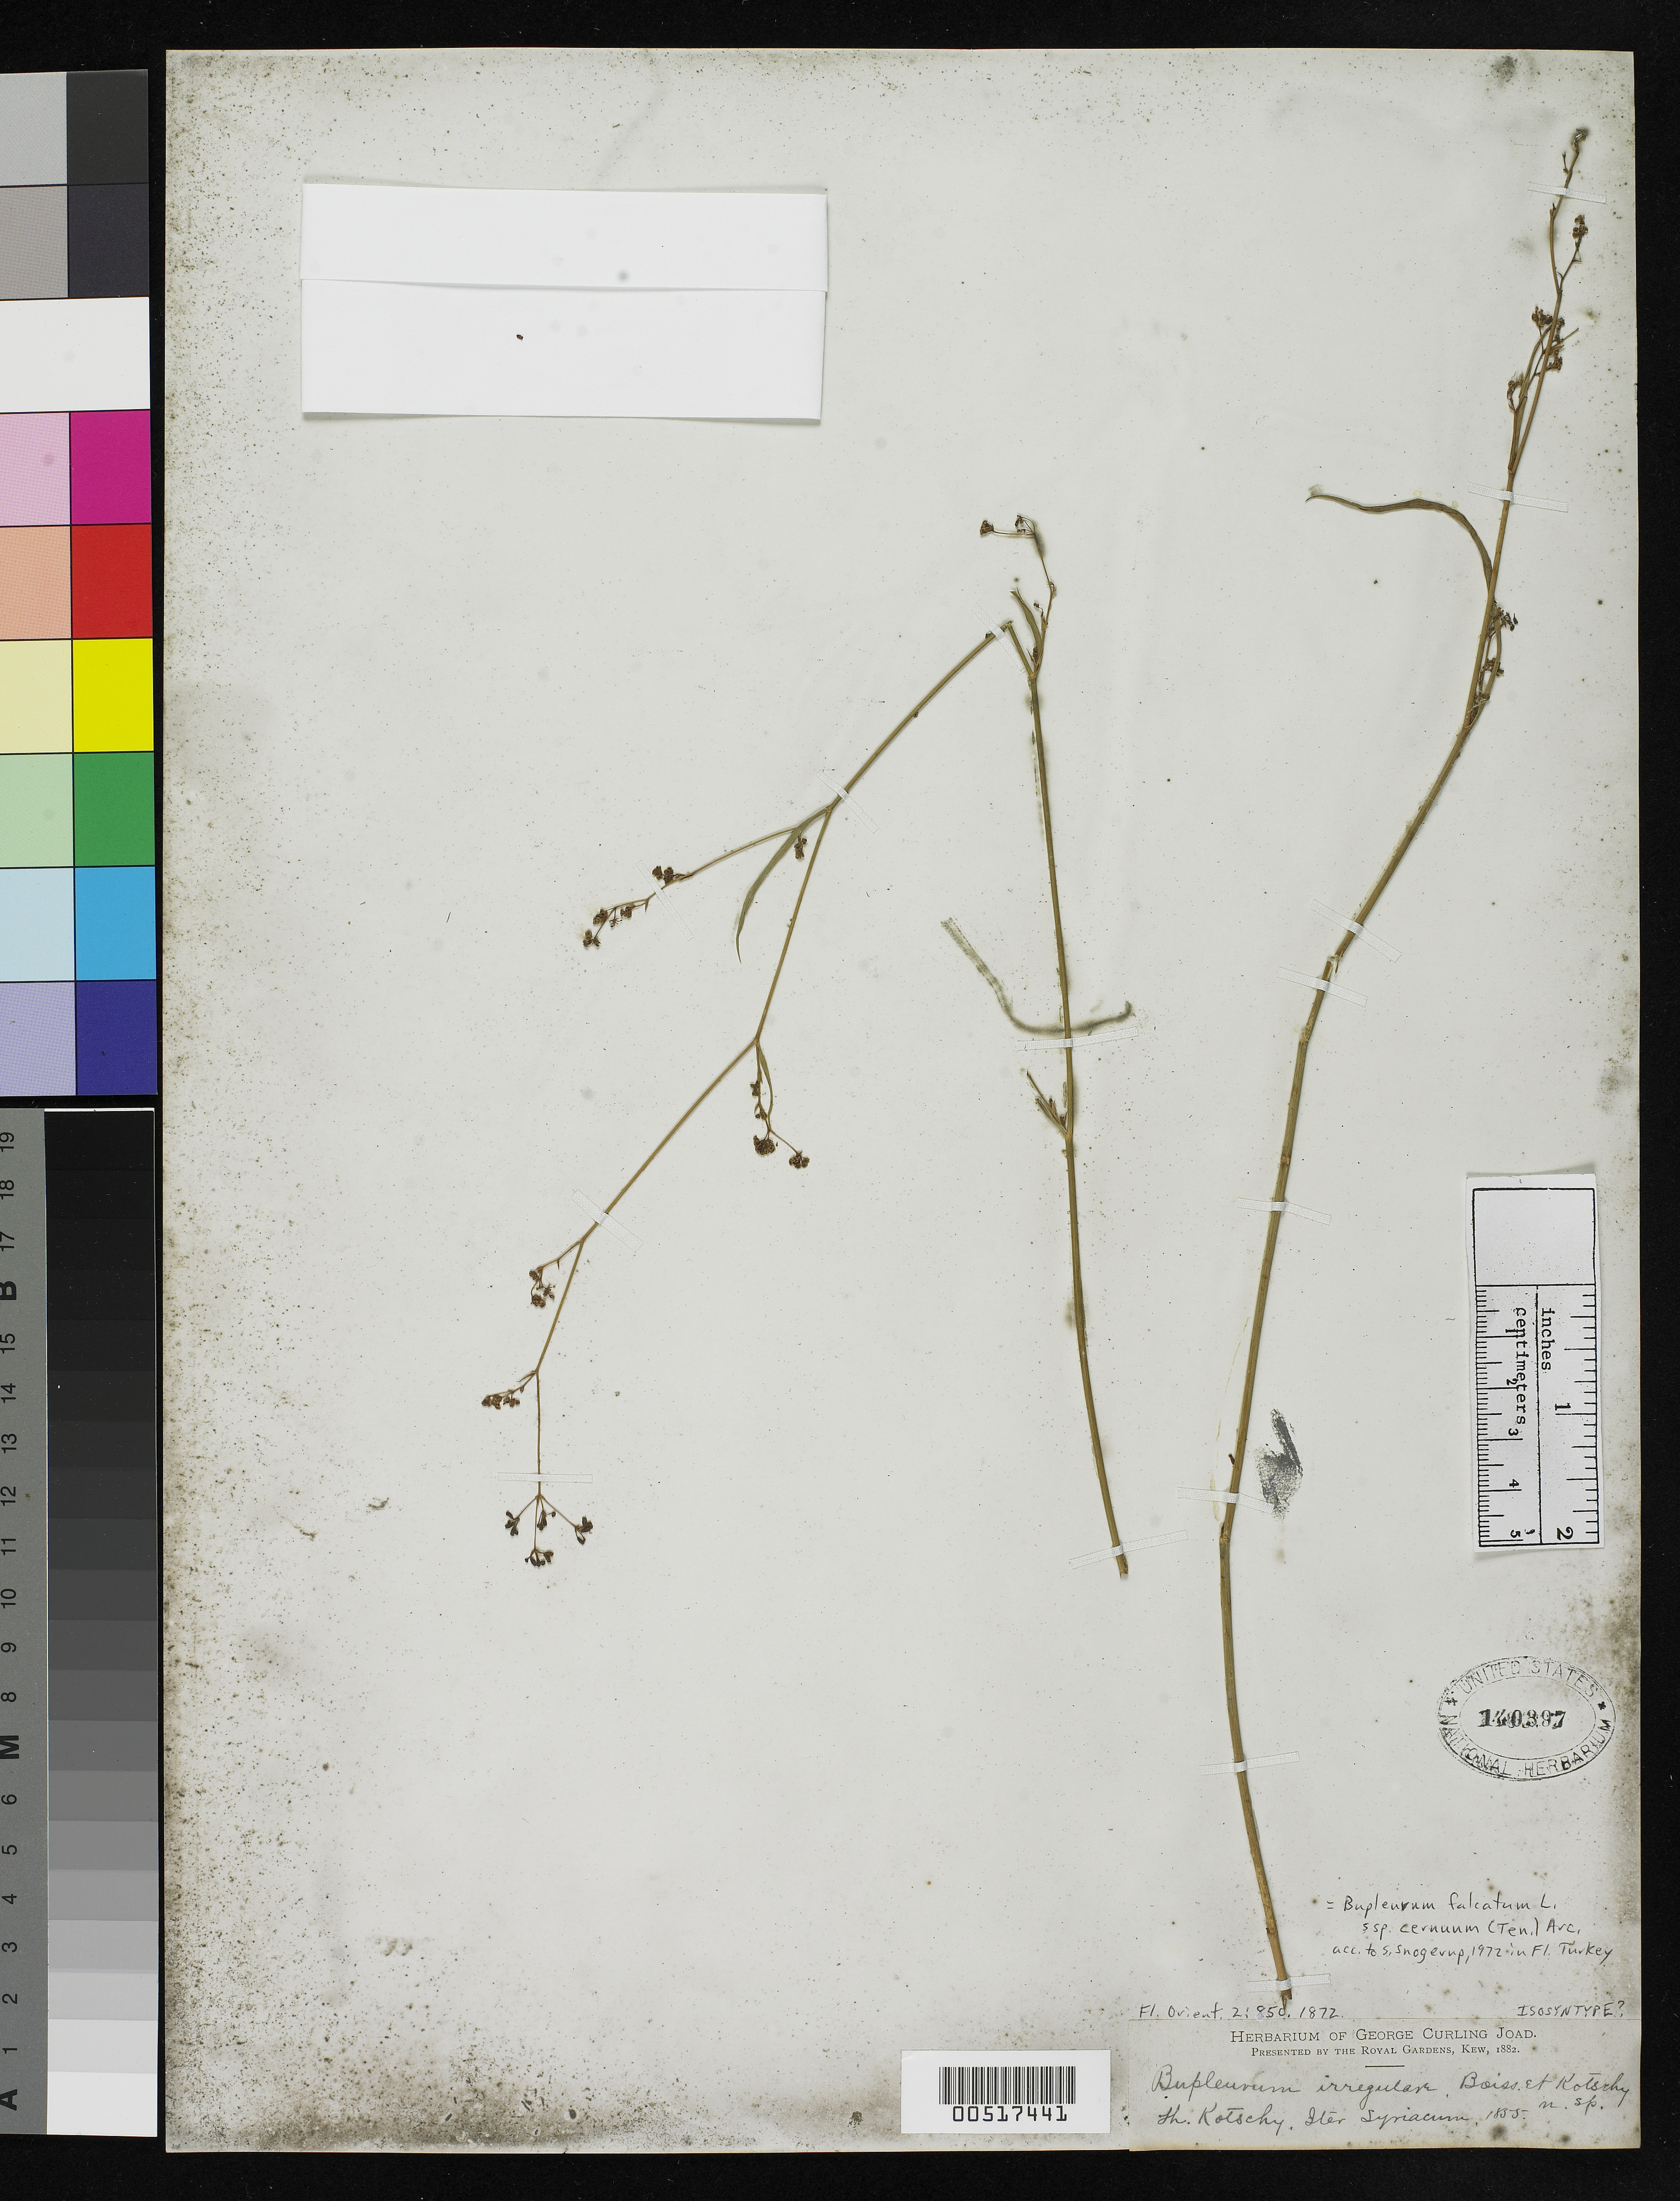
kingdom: Plantae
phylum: Tracheophyta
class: Magnoliopsida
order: Apiales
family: Apiaceae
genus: Bupleurum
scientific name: Bupleurum irregulare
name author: Boiss. & Kotschy in Boiss.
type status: Possible Isosyntype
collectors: K. G. Kotschy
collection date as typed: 1855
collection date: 1855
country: Syria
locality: Iter Syriacum.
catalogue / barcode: US 140397